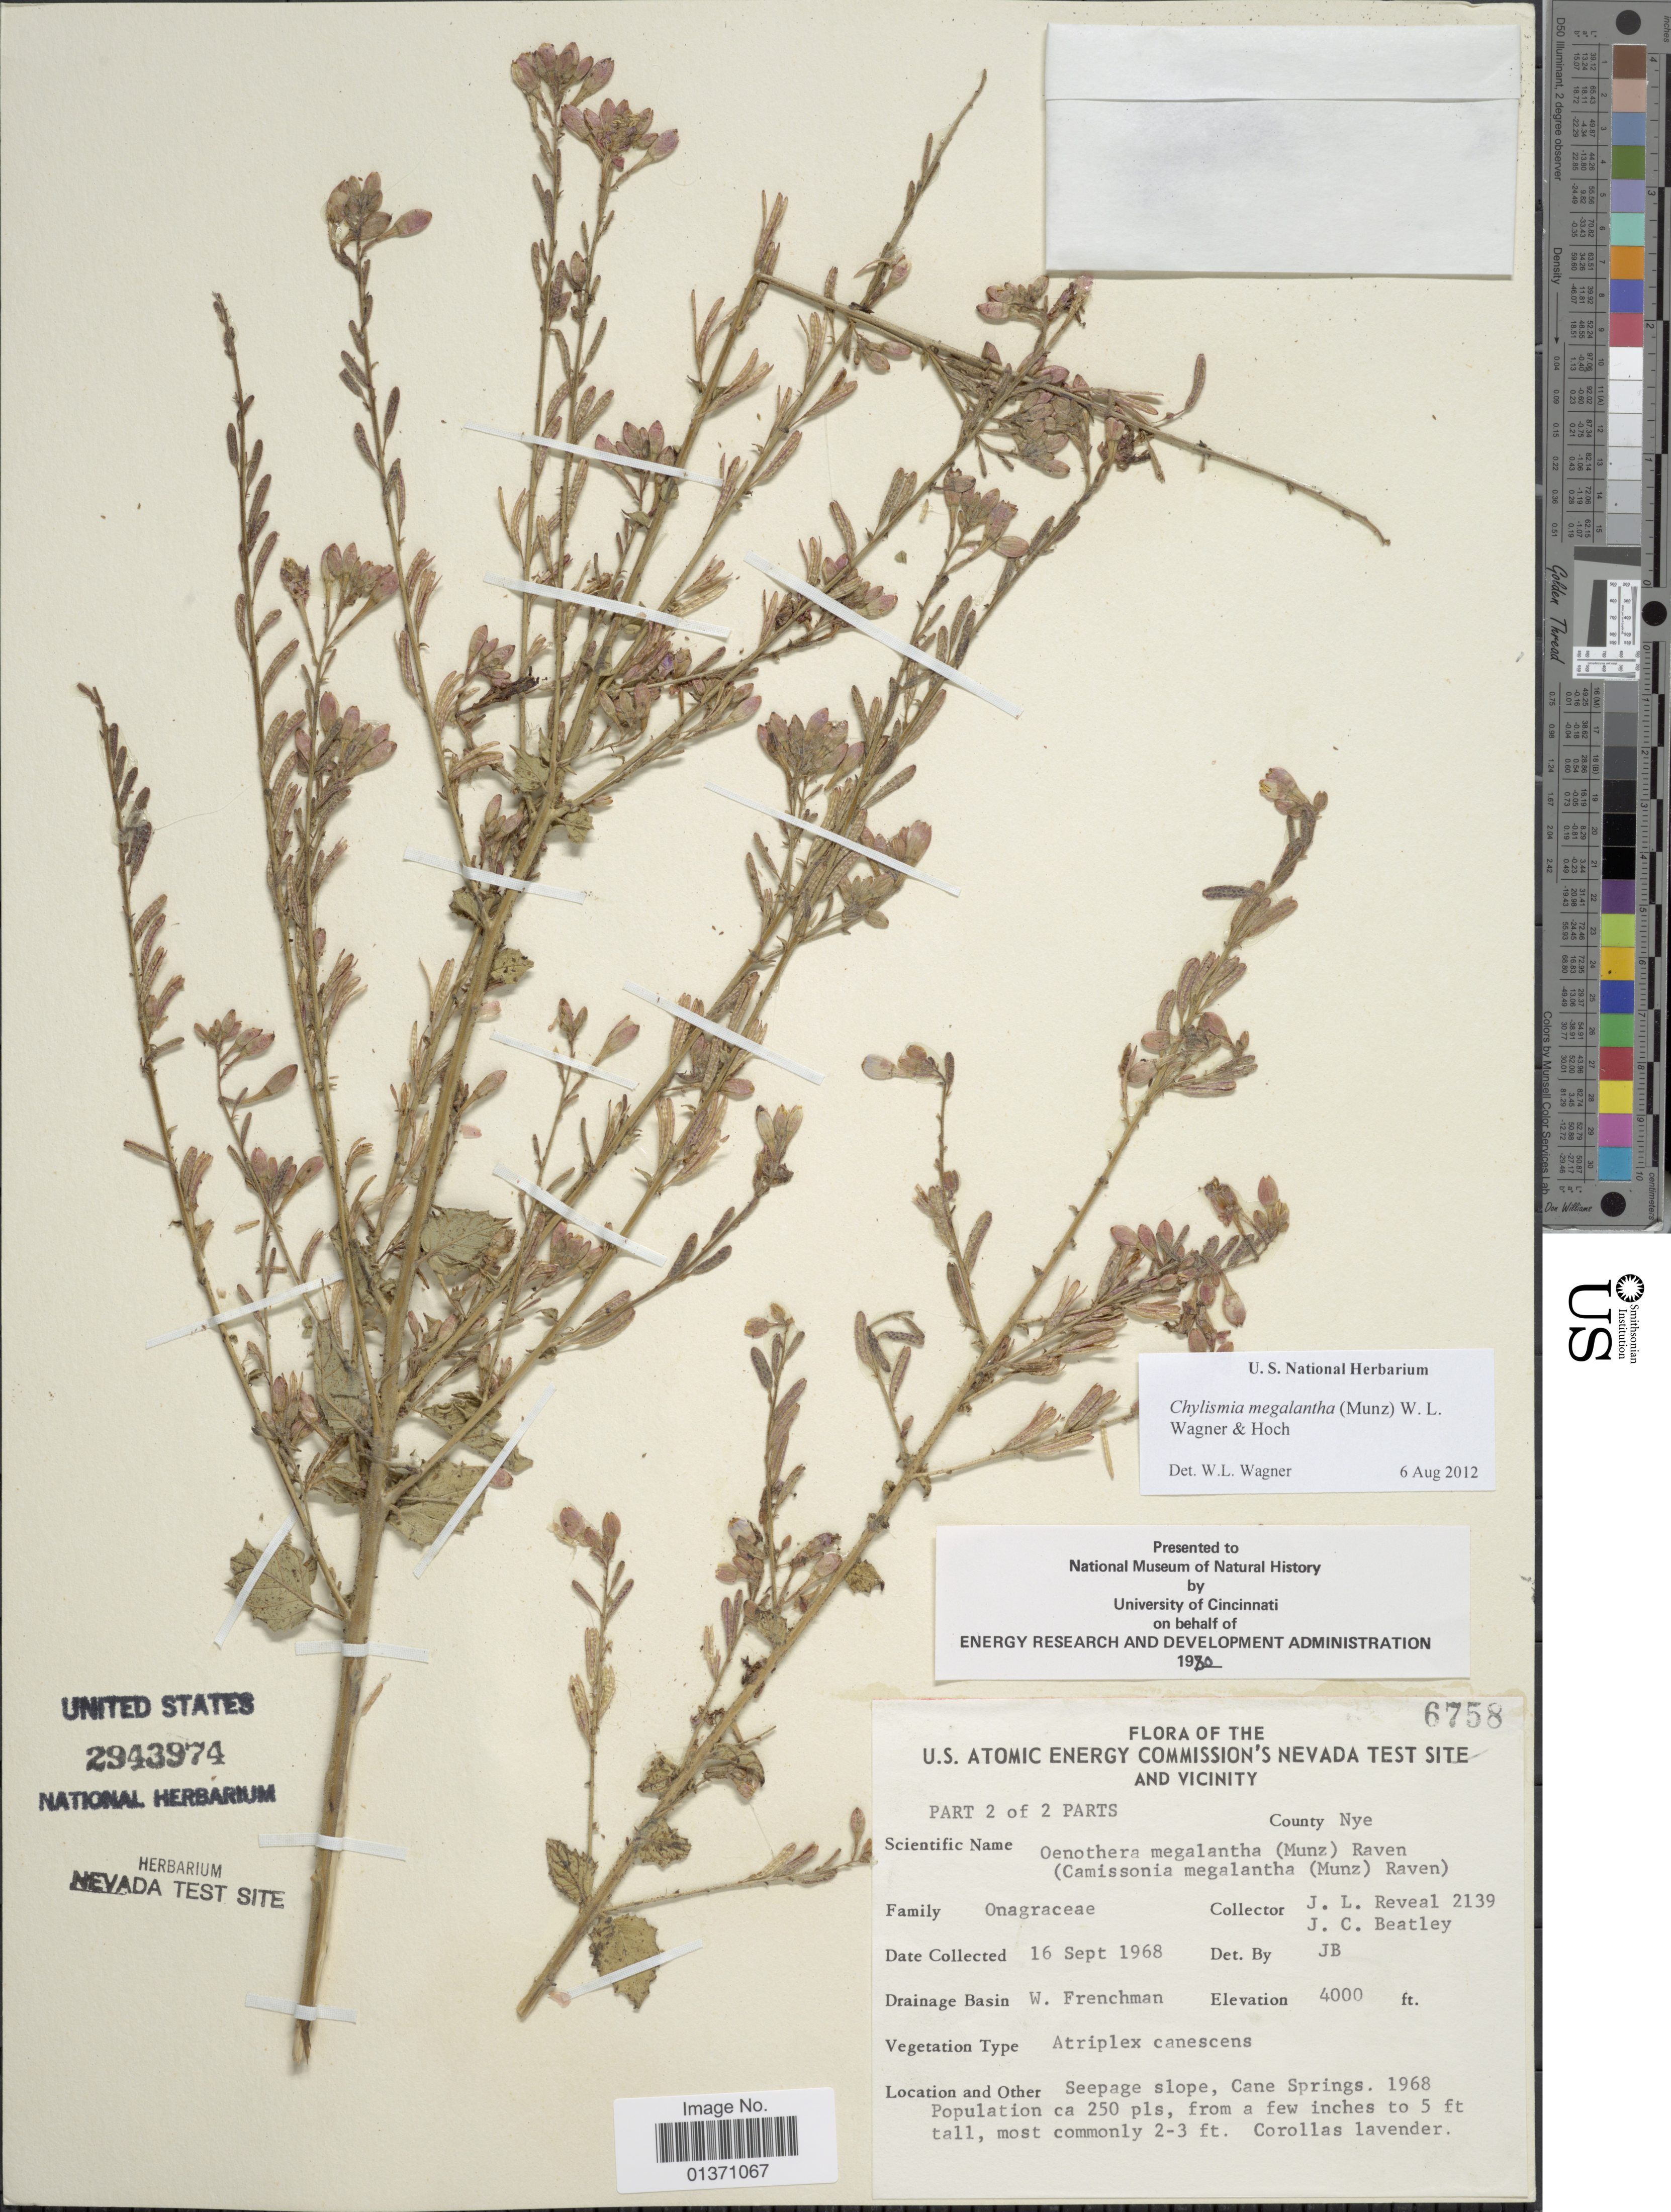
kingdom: Plantae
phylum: Tracheophyta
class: Magnoliopsida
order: Myrtales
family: Onagraceae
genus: Chylismia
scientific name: Chylismia megalantha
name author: (Munz) W.L. Wagner & Hoch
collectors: J. L. Reveal & J. C. Beatley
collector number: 2139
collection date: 1968-09-16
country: United States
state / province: Nevada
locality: U. S. Atomic Energy Commission's Nevada Test Site and Vicinity, W. Frenchman, Seepage slope, Cane Springs, County Nye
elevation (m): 1219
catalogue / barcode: US 2943974